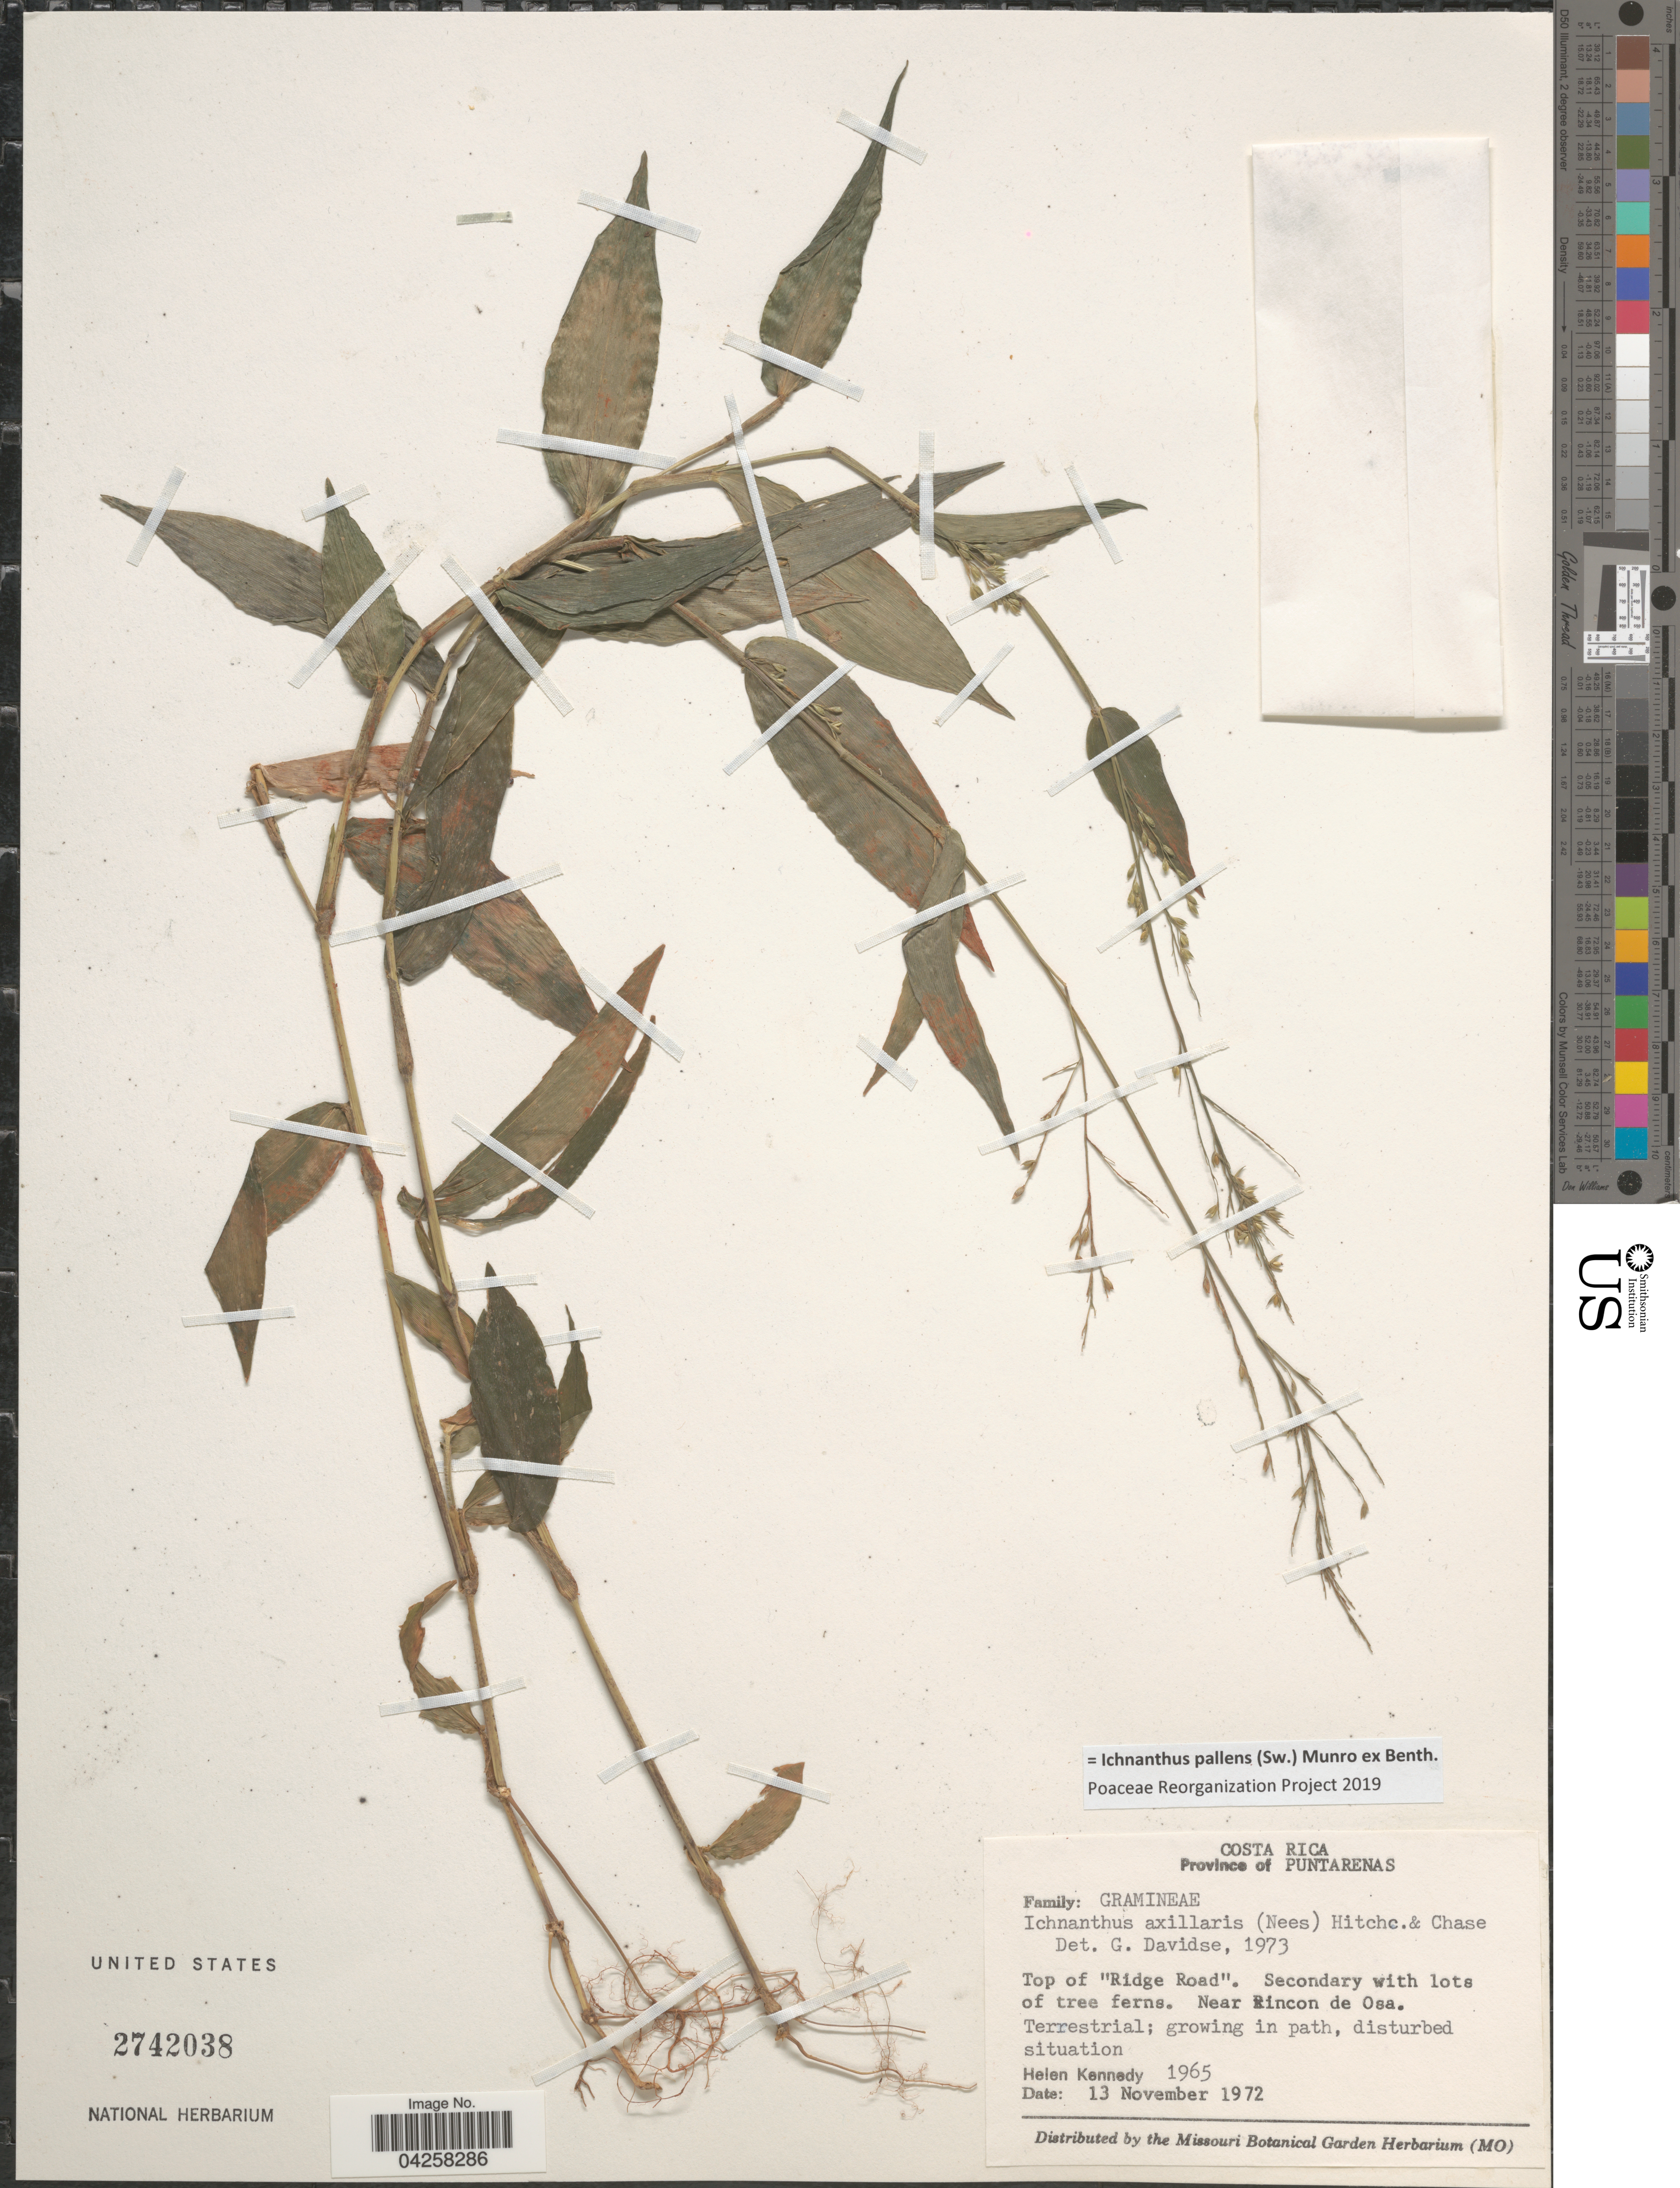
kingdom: Plantae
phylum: Tracheophyta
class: Liliopsida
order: Poales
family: Poaceae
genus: Ichnanthus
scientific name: Ichnanthus pallens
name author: (Sw.) Munro ex Benth.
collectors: H. Kennedy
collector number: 1965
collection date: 1972-11-13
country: Costa Rica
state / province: Puntarenas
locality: Top of "Ridge Road". Near Rincon de Osa.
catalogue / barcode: US 2742038